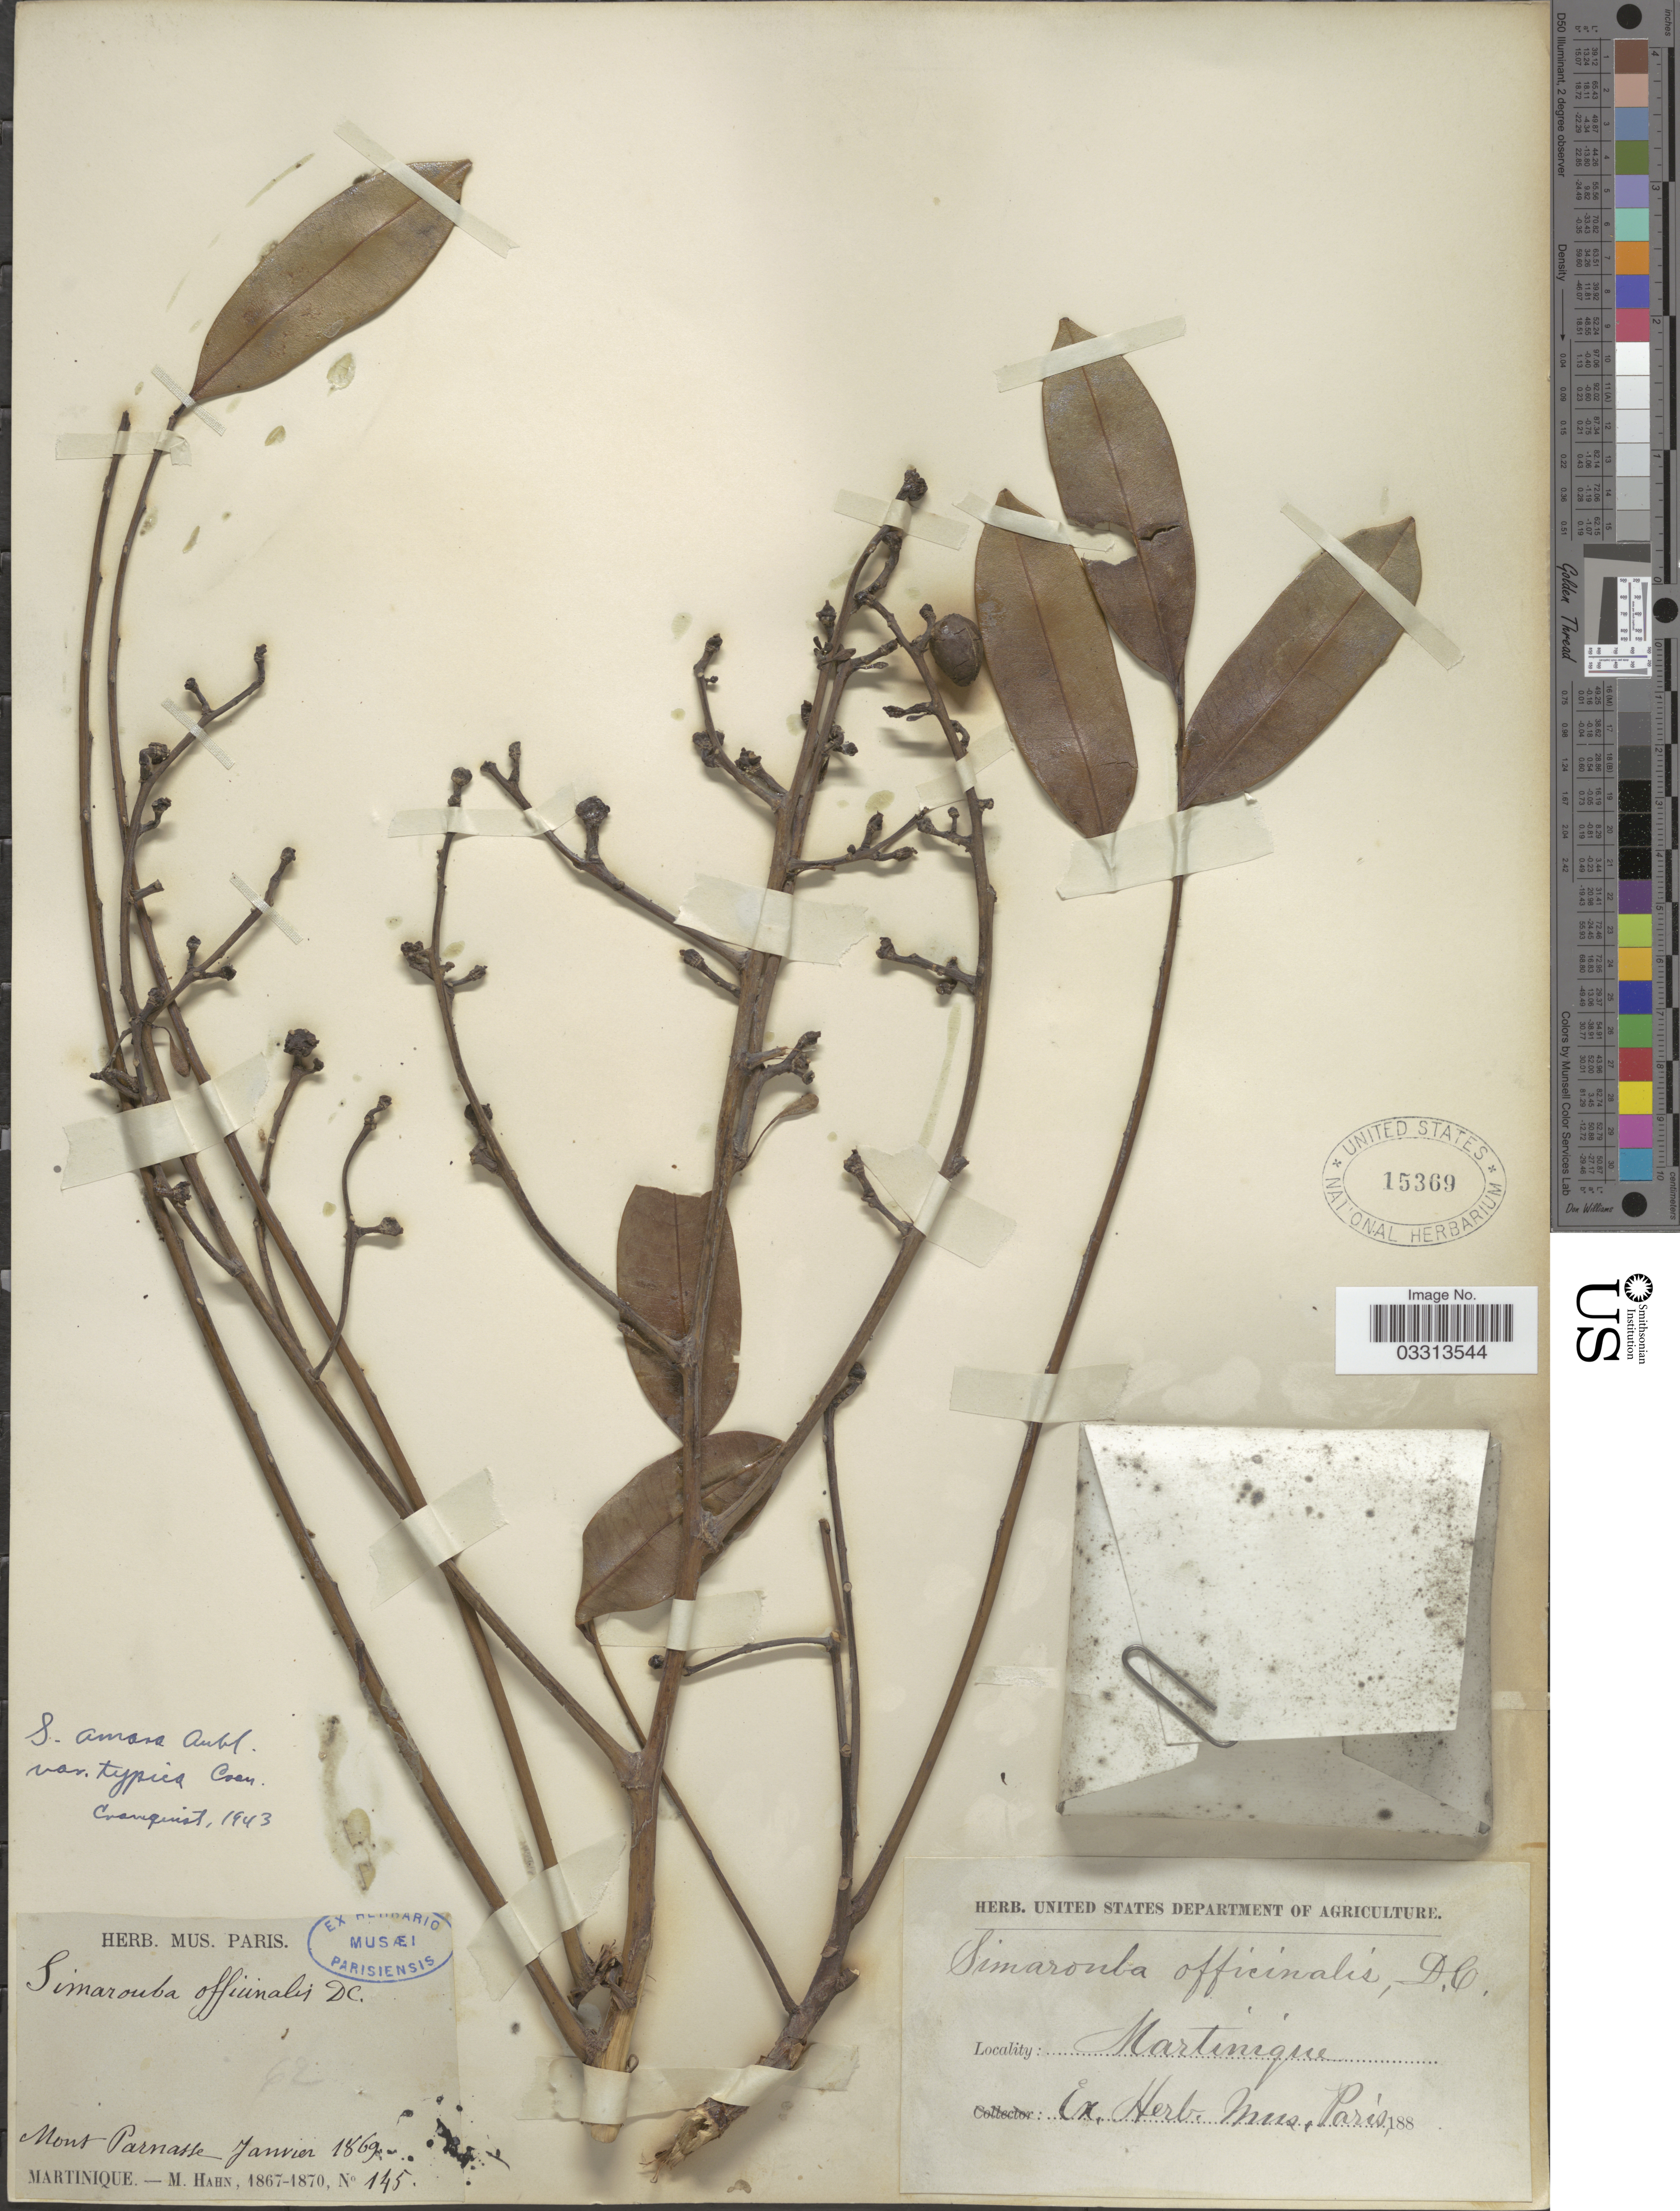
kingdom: Plantae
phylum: Tracheophyta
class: Magnoliopsida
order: Sapindales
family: Simaroubaceae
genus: Simarouba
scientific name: Simarouba amara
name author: Aubl.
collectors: M. Hahn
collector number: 145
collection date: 1869-01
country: Martinique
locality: Mont Parnasse.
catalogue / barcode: US 15369